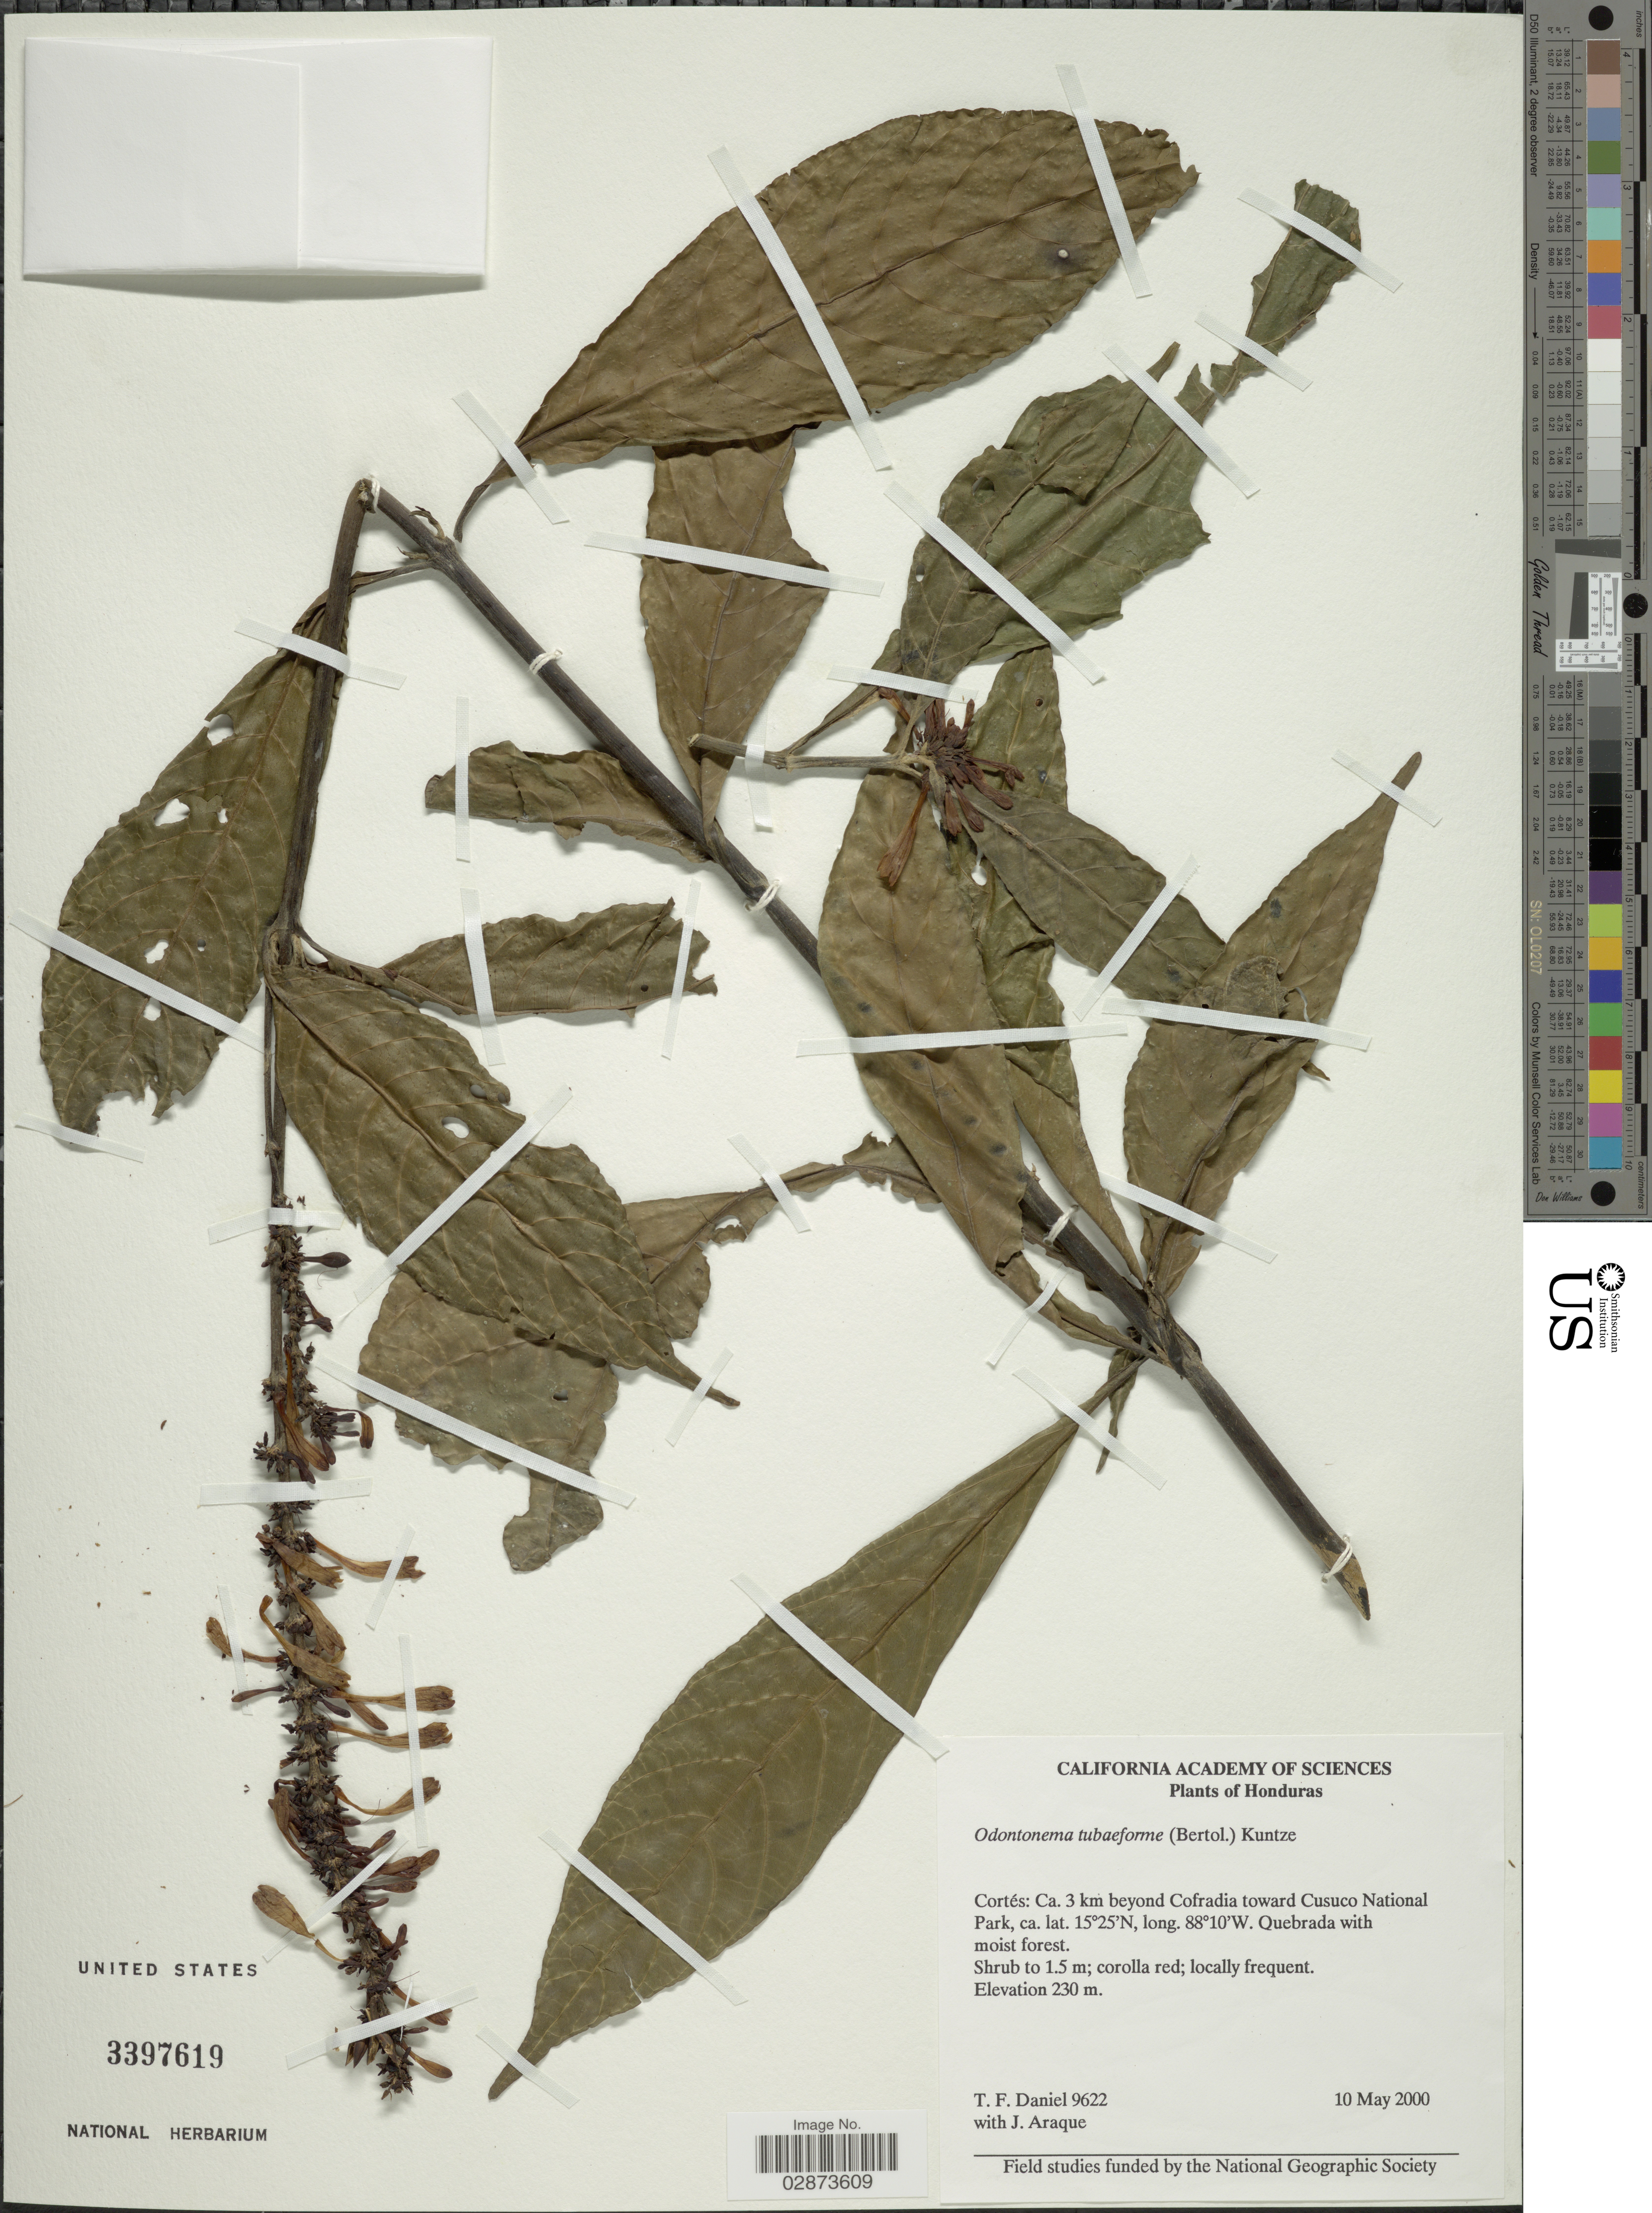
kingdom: Plantae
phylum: Tracheophyta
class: Magnoliopsida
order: Lamiales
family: Acanthaceae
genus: Odontonema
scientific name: Odontonema tubaeforme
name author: (Bertol.) Kuntze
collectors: T. F. Daniel & J. Araque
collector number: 9622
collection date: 2000-05-10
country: Honduras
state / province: Cortés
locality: Cortés: Ca. 3 km beyond Cofradia toward Cusuco National Park.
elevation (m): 230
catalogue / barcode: US 3397619